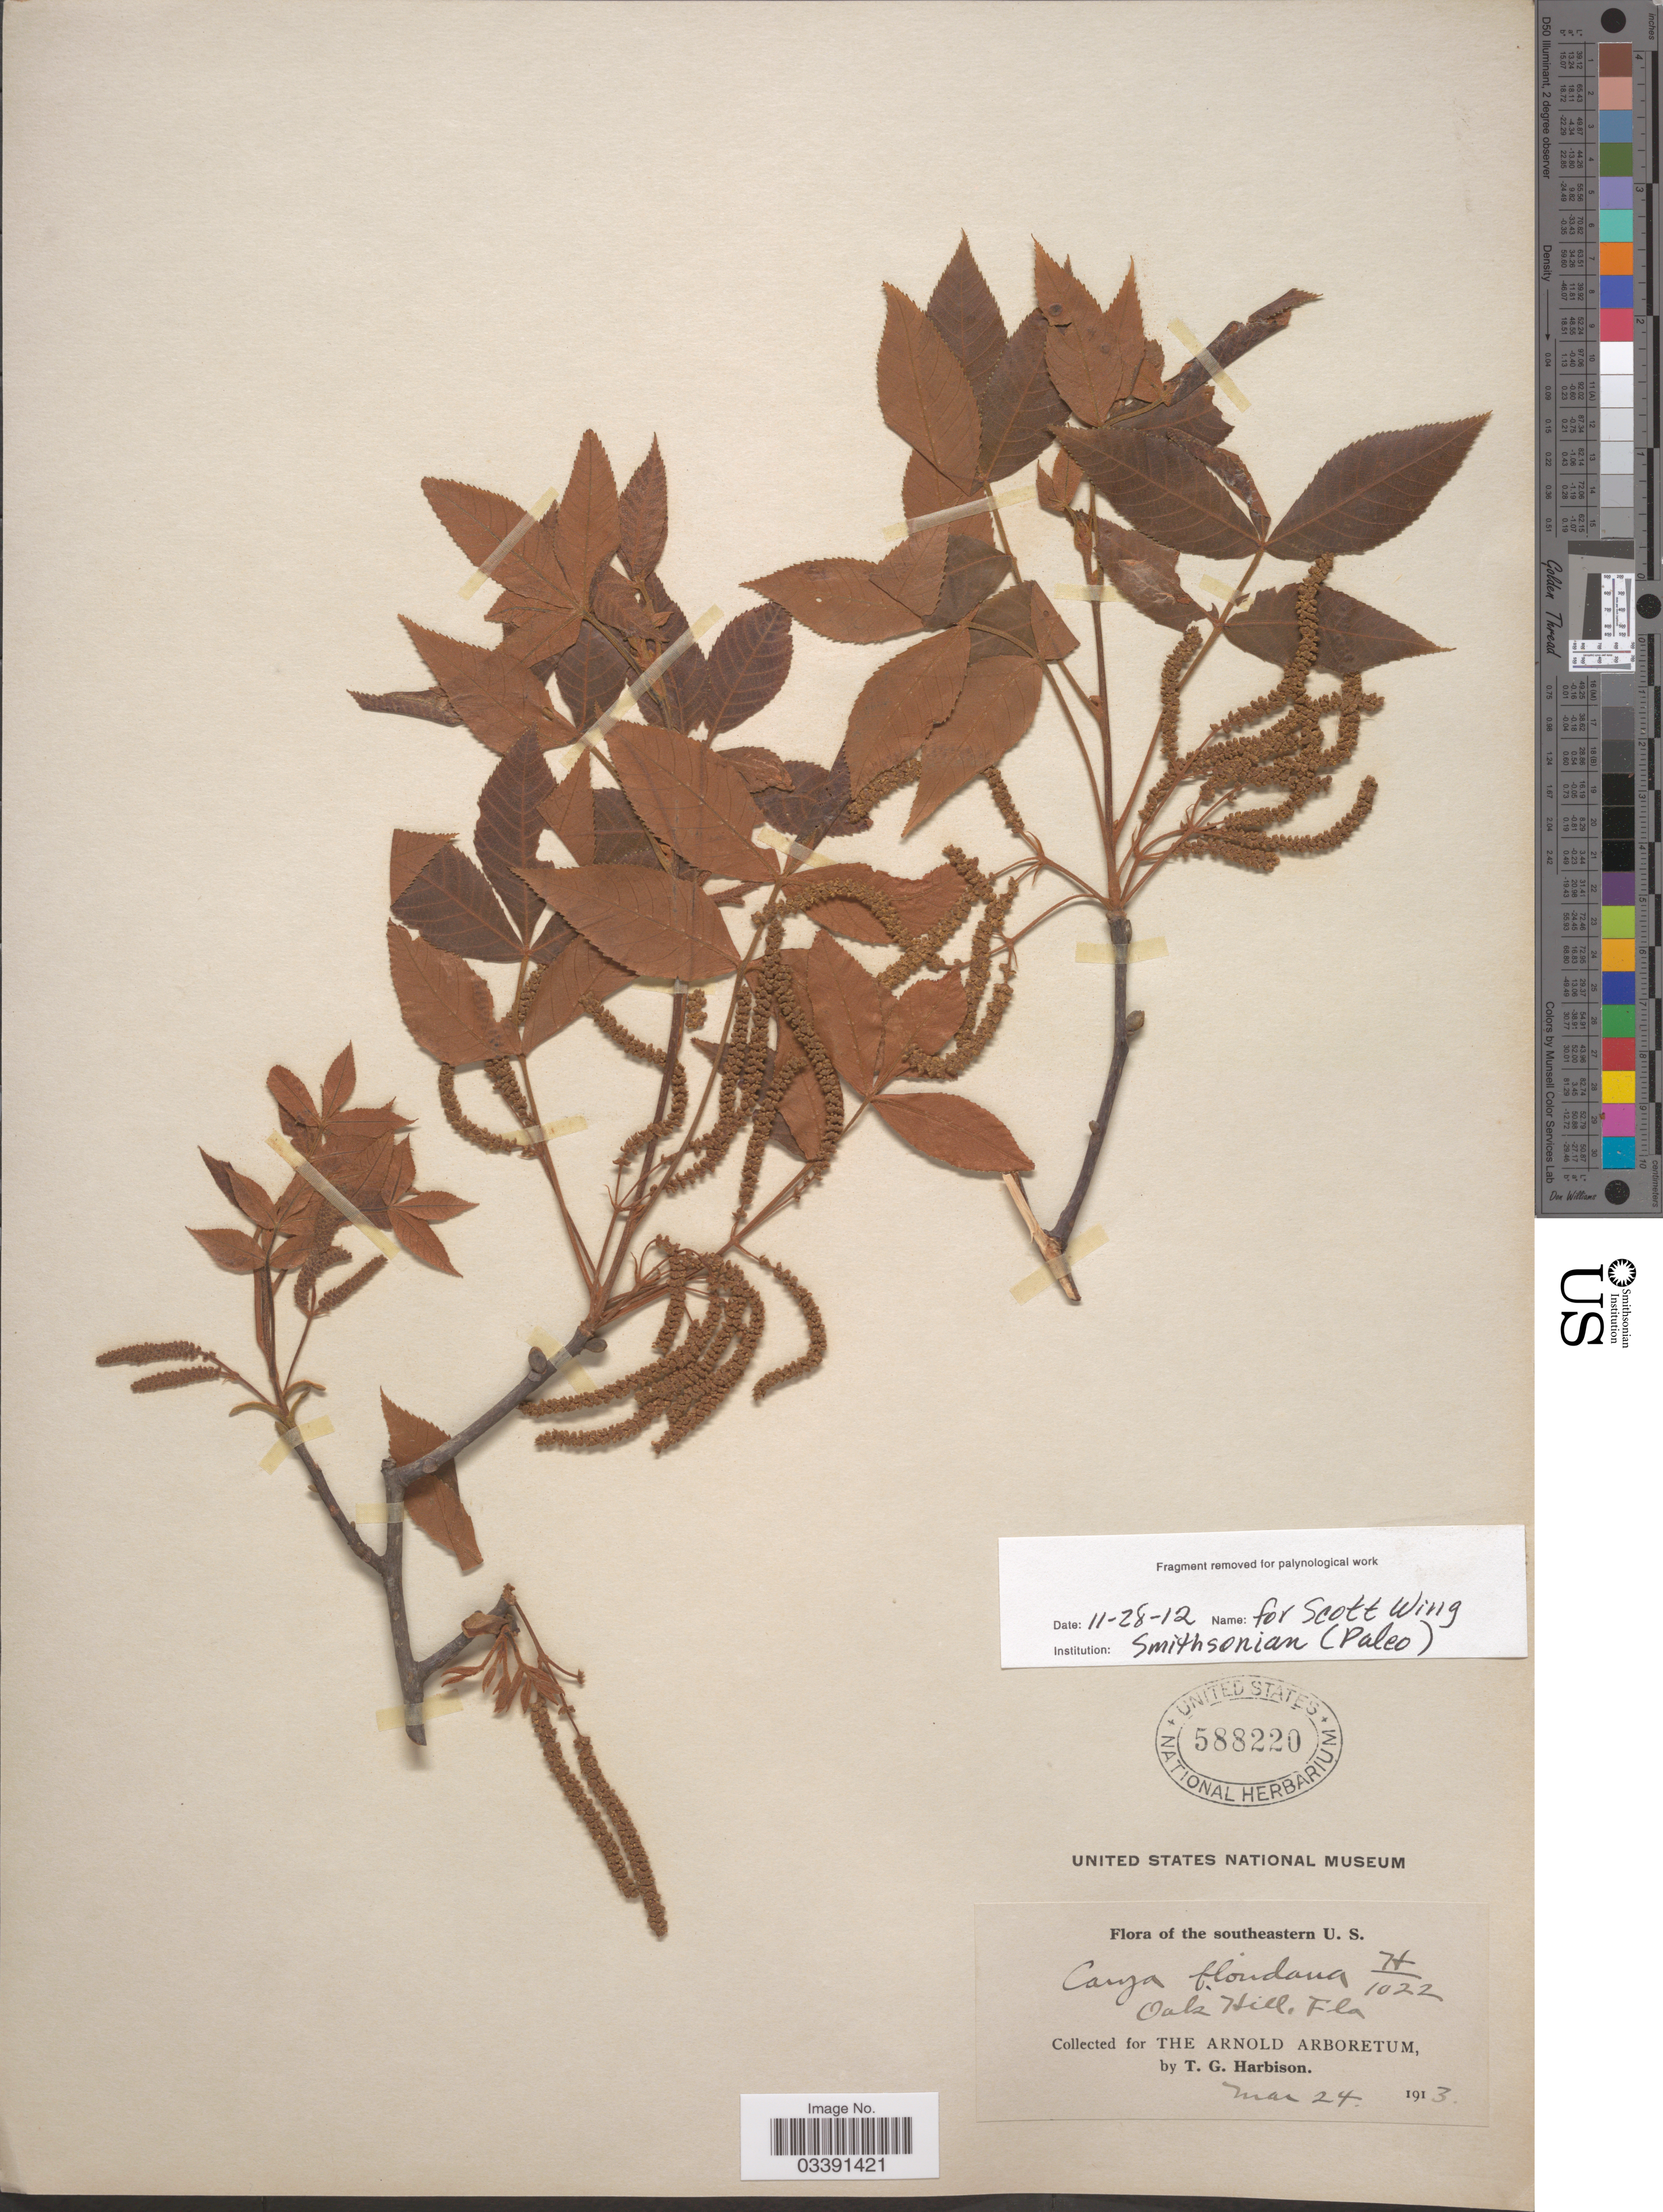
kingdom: Plantae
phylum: Tracheophyta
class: Magnoliopsida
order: Fagales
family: Juglandaceae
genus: Carya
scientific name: Carya floridana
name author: Sarg.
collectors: T. Harbison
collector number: H/1022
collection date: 1913-03-24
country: United States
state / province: Florida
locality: Southeastern U.S. Oak Hill.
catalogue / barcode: US 588220